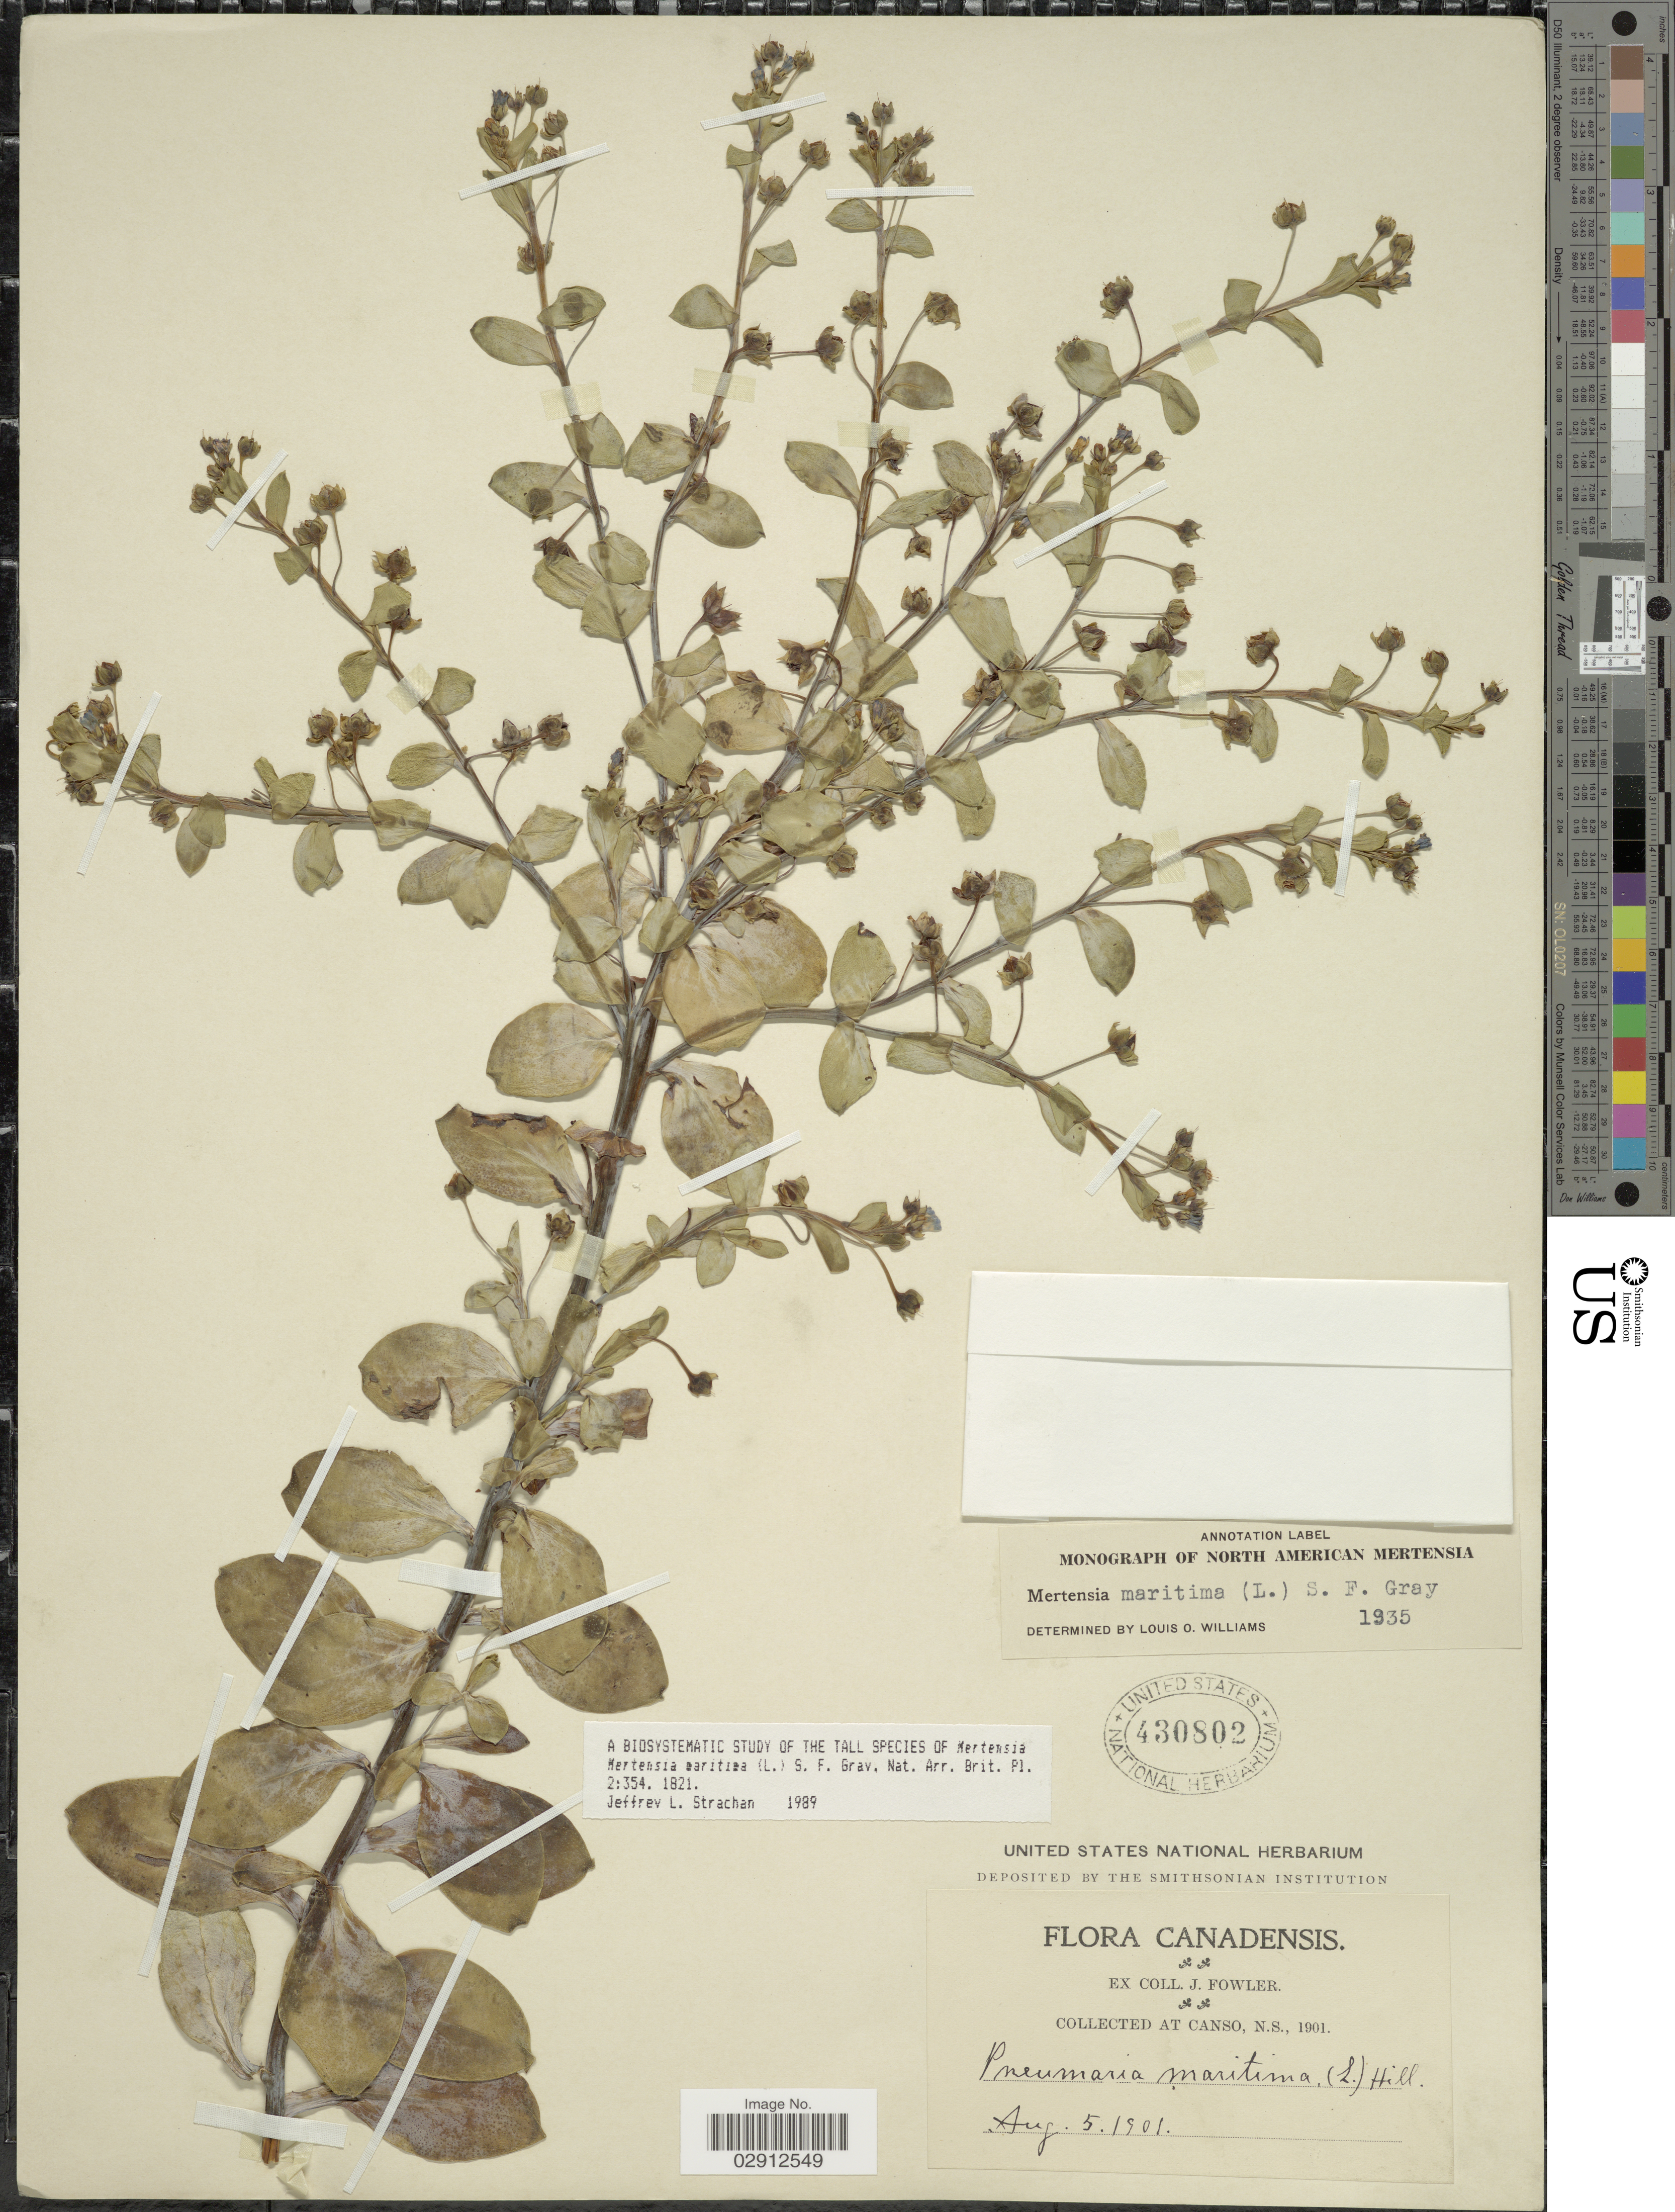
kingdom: Plantae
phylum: Tracheophyta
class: Magnoliopsida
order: Boraginales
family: Boraginaceae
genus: Mertensia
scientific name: Mertensia maritima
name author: (L.) S.F. Gray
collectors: J. Fowler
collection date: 1901-08-05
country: Canada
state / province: Nova Scotia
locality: At Canso, N.S.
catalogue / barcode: US 430802